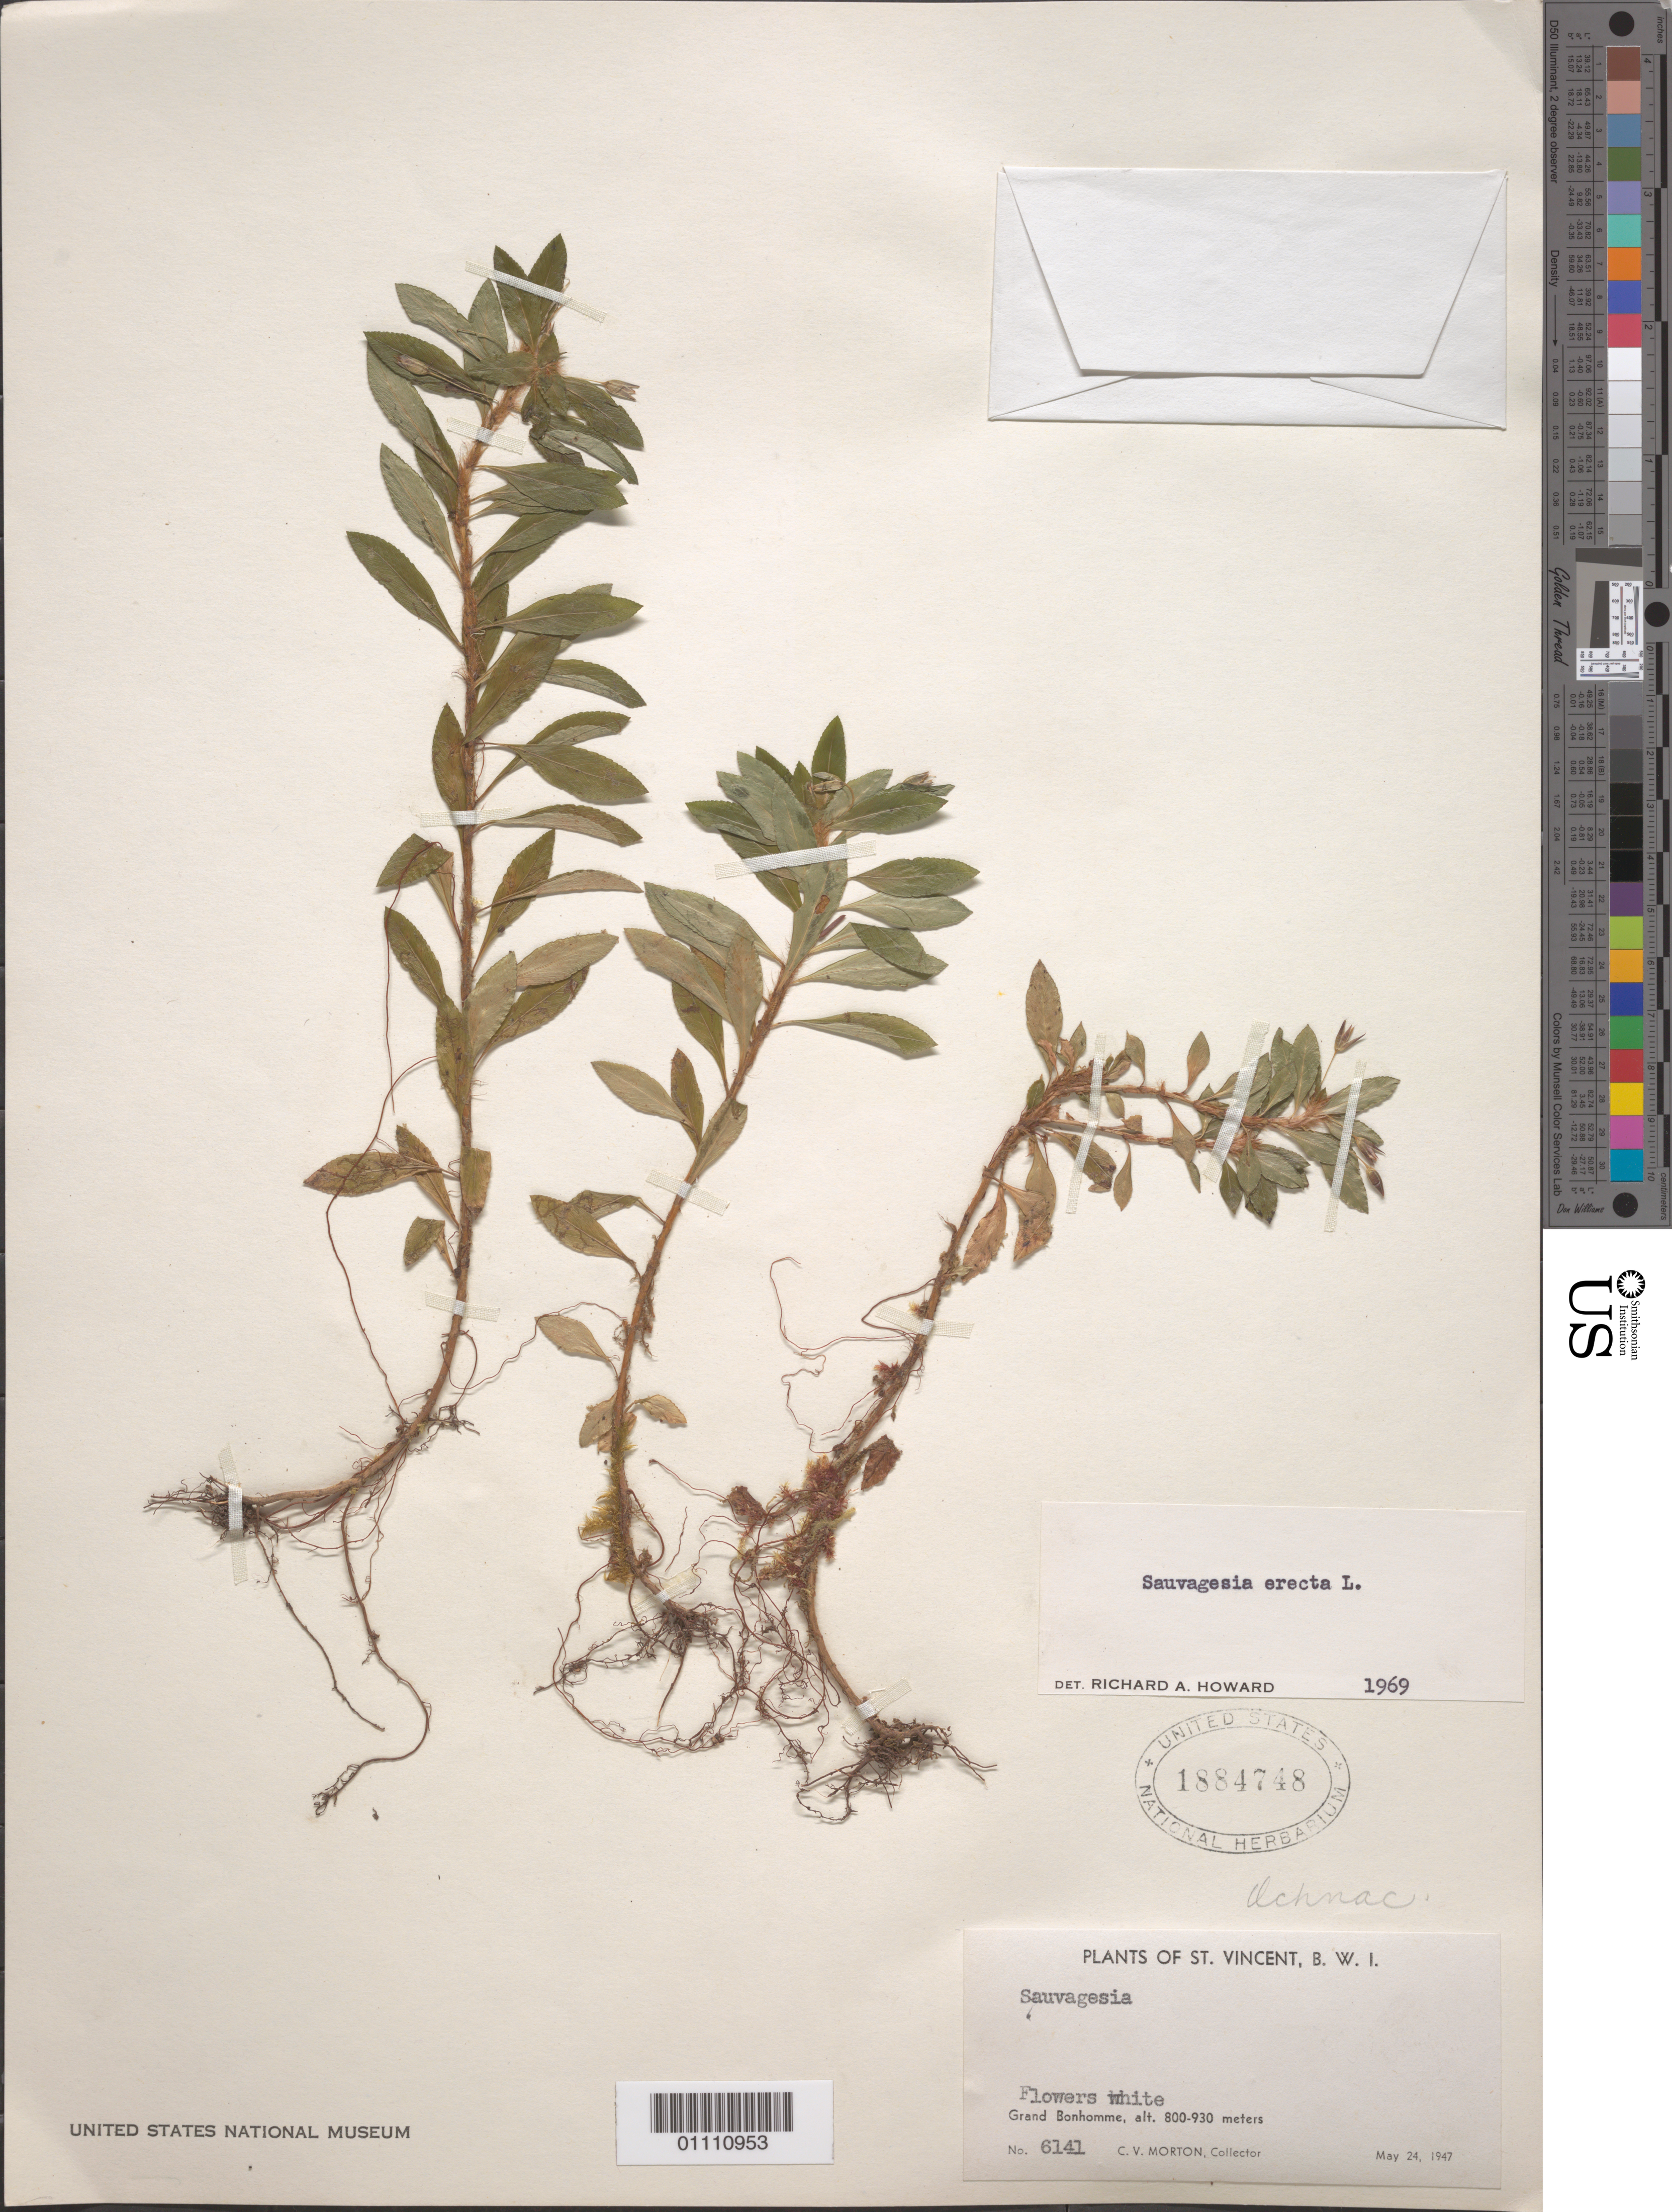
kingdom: Plantae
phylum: Tracheophyta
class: Magnoliopsida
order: Malpighiales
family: Ochnaceae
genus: Sauvagesia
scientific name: Sauvagesia erecta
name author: L.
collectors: C. V. Morton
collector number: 6141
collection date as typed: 24 May 1947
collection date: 1947-05-24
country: St. Vincent - Grenadines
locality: grand bonhomme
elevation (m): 800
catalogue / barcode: US 1884748